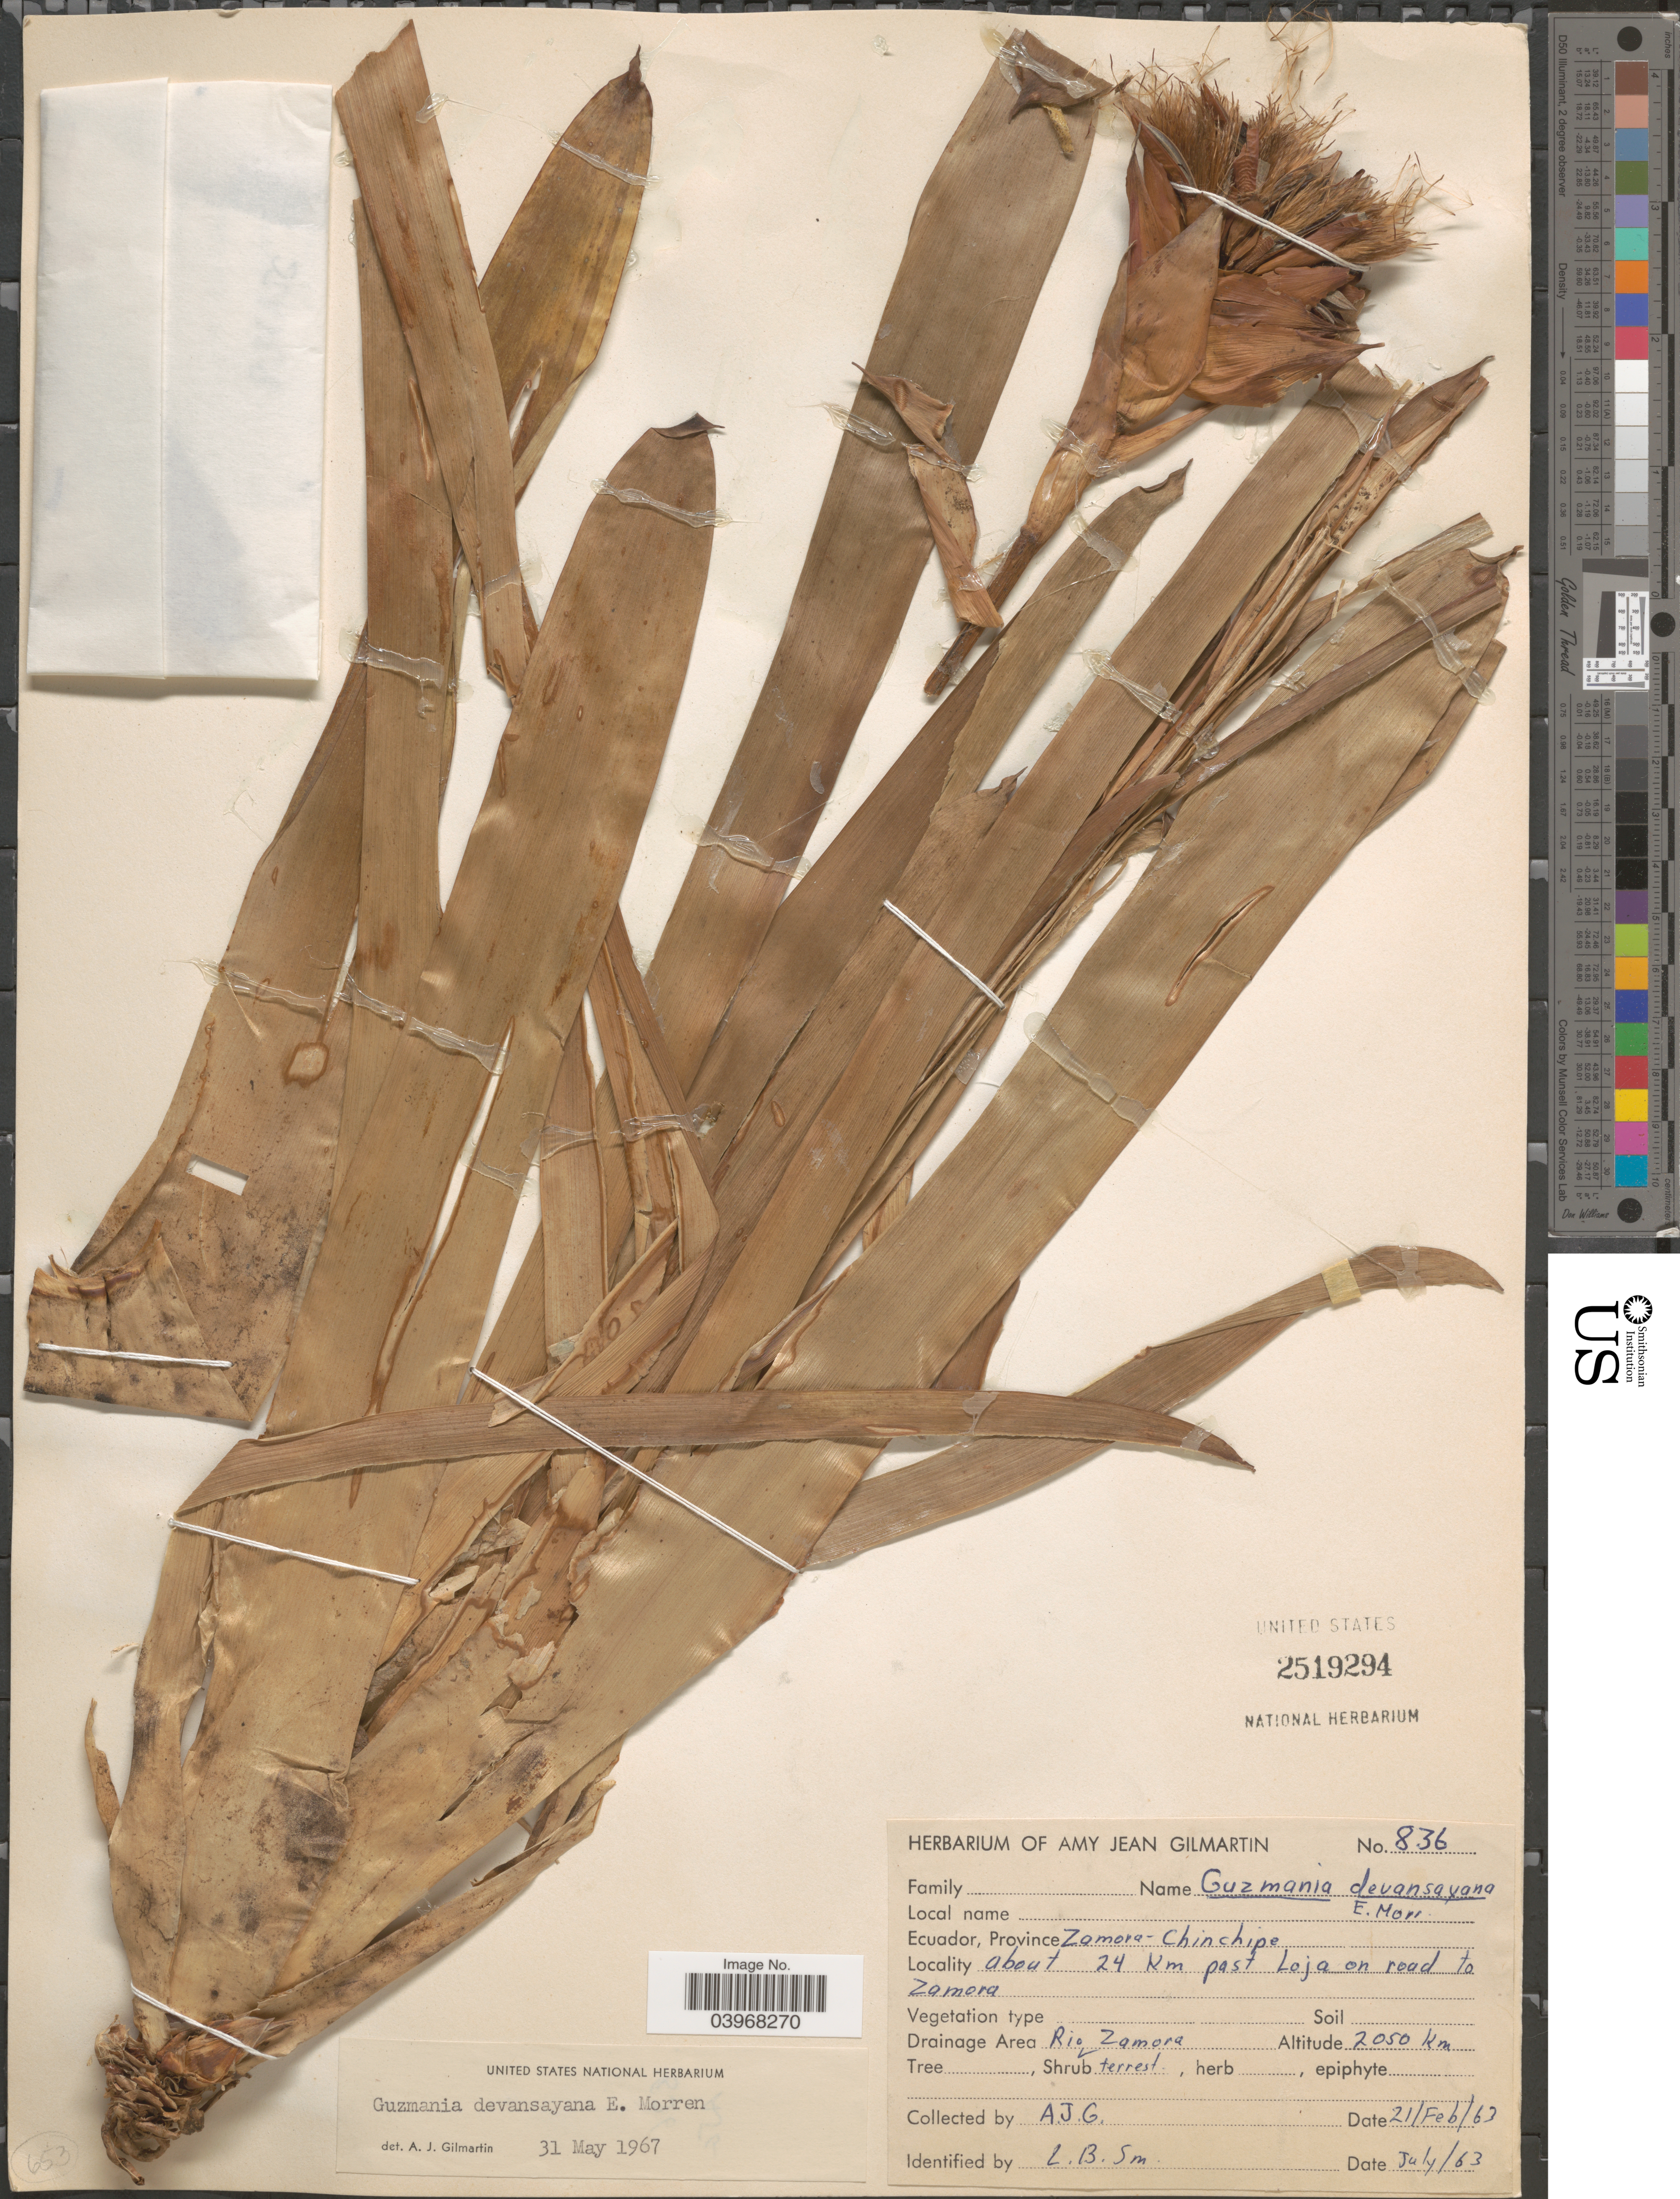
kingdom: Plantae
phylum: Tracheophyta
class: Liliopsida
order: Poales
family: Bromeliaceae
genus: Guzmania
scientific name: Guzmania devansayana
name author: É. Morren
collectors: A. J. Gilmartin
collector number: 836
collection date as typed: Transcribed d/m/y: 21/2/63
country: Ecuador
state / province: Zamora-Chinchipe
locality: About 24 Km past Loja and road to Zamora. Drainage Area Rio Zamora.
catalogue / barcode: US 2519294